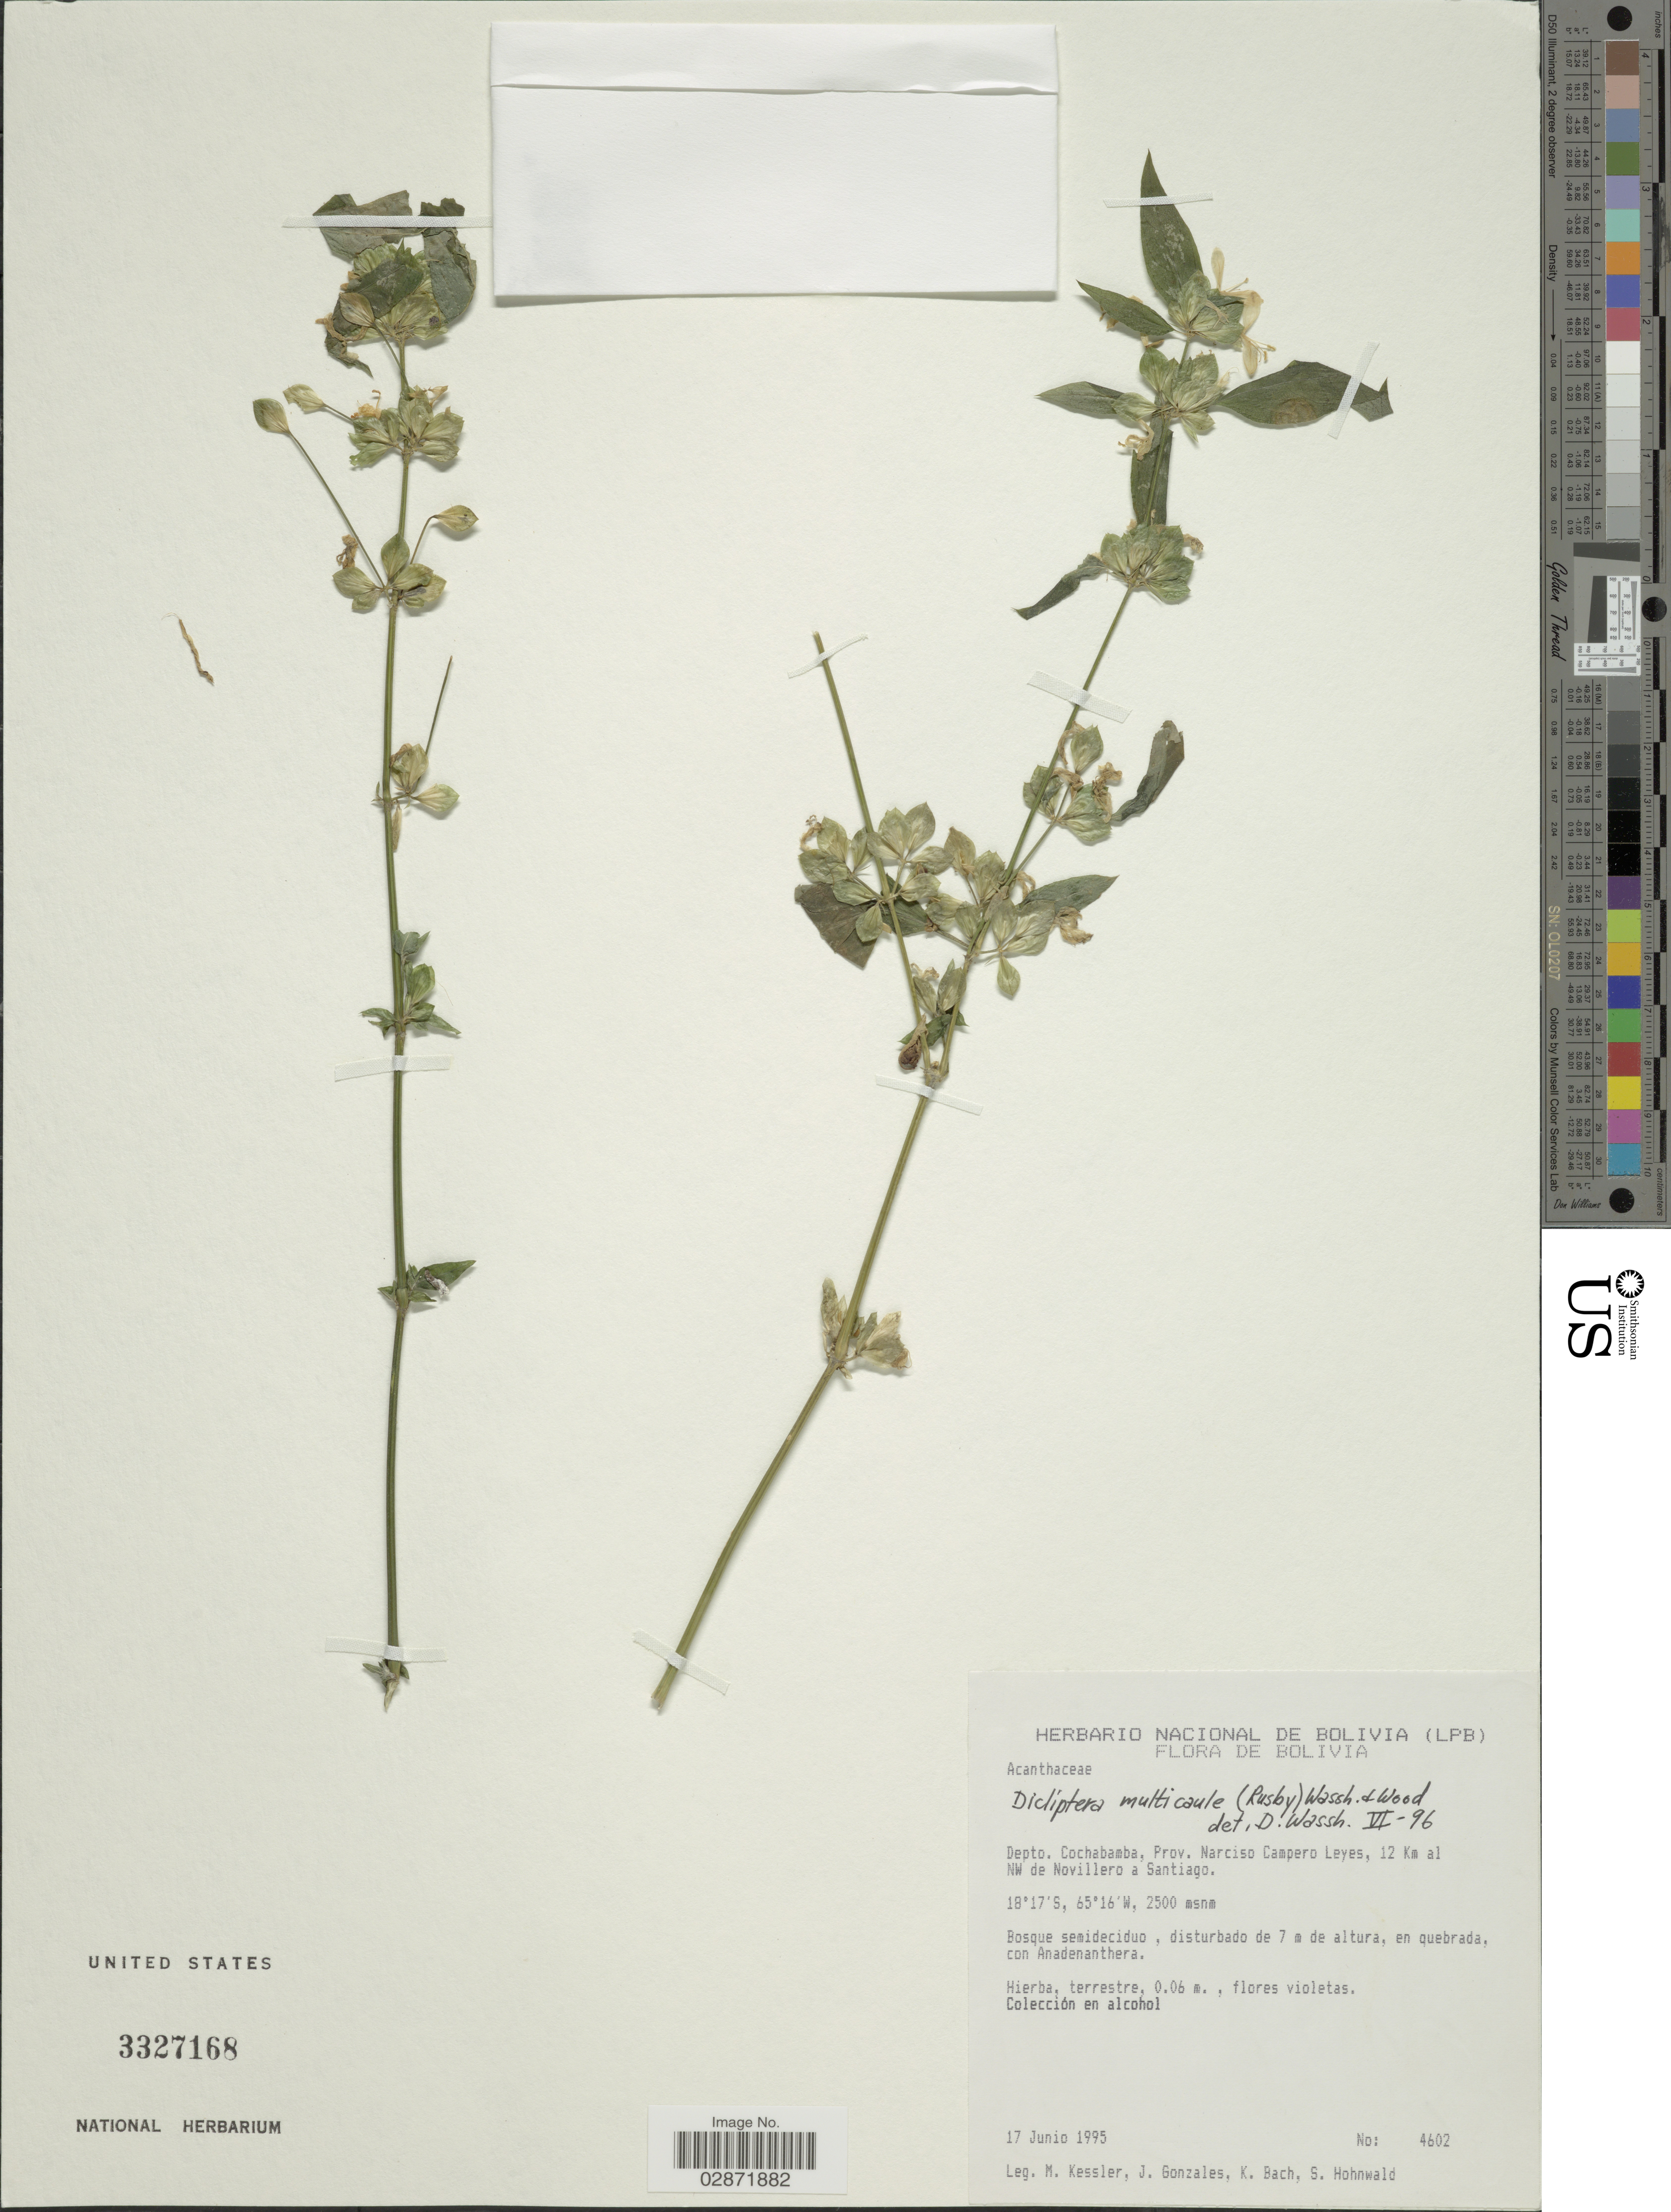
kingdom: Plantae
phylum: Tracheophyta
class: Magnoliopsida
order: Lamiales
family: Acanthaceae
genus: Dicliptera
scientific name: Dicliptera cochabambensis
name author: Lindau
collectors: M. Kessler, J. Gonzales, K. Bach & S. Hohnwald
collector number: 4602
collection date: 1995-06-17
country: Bolivia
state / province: Cochabamba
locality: Depto. Cochabamba, Prov. Narciso Campero Leyes, 12 Km al NW de Novillero a Santiago.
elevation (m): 2500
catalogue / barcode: US 3327168